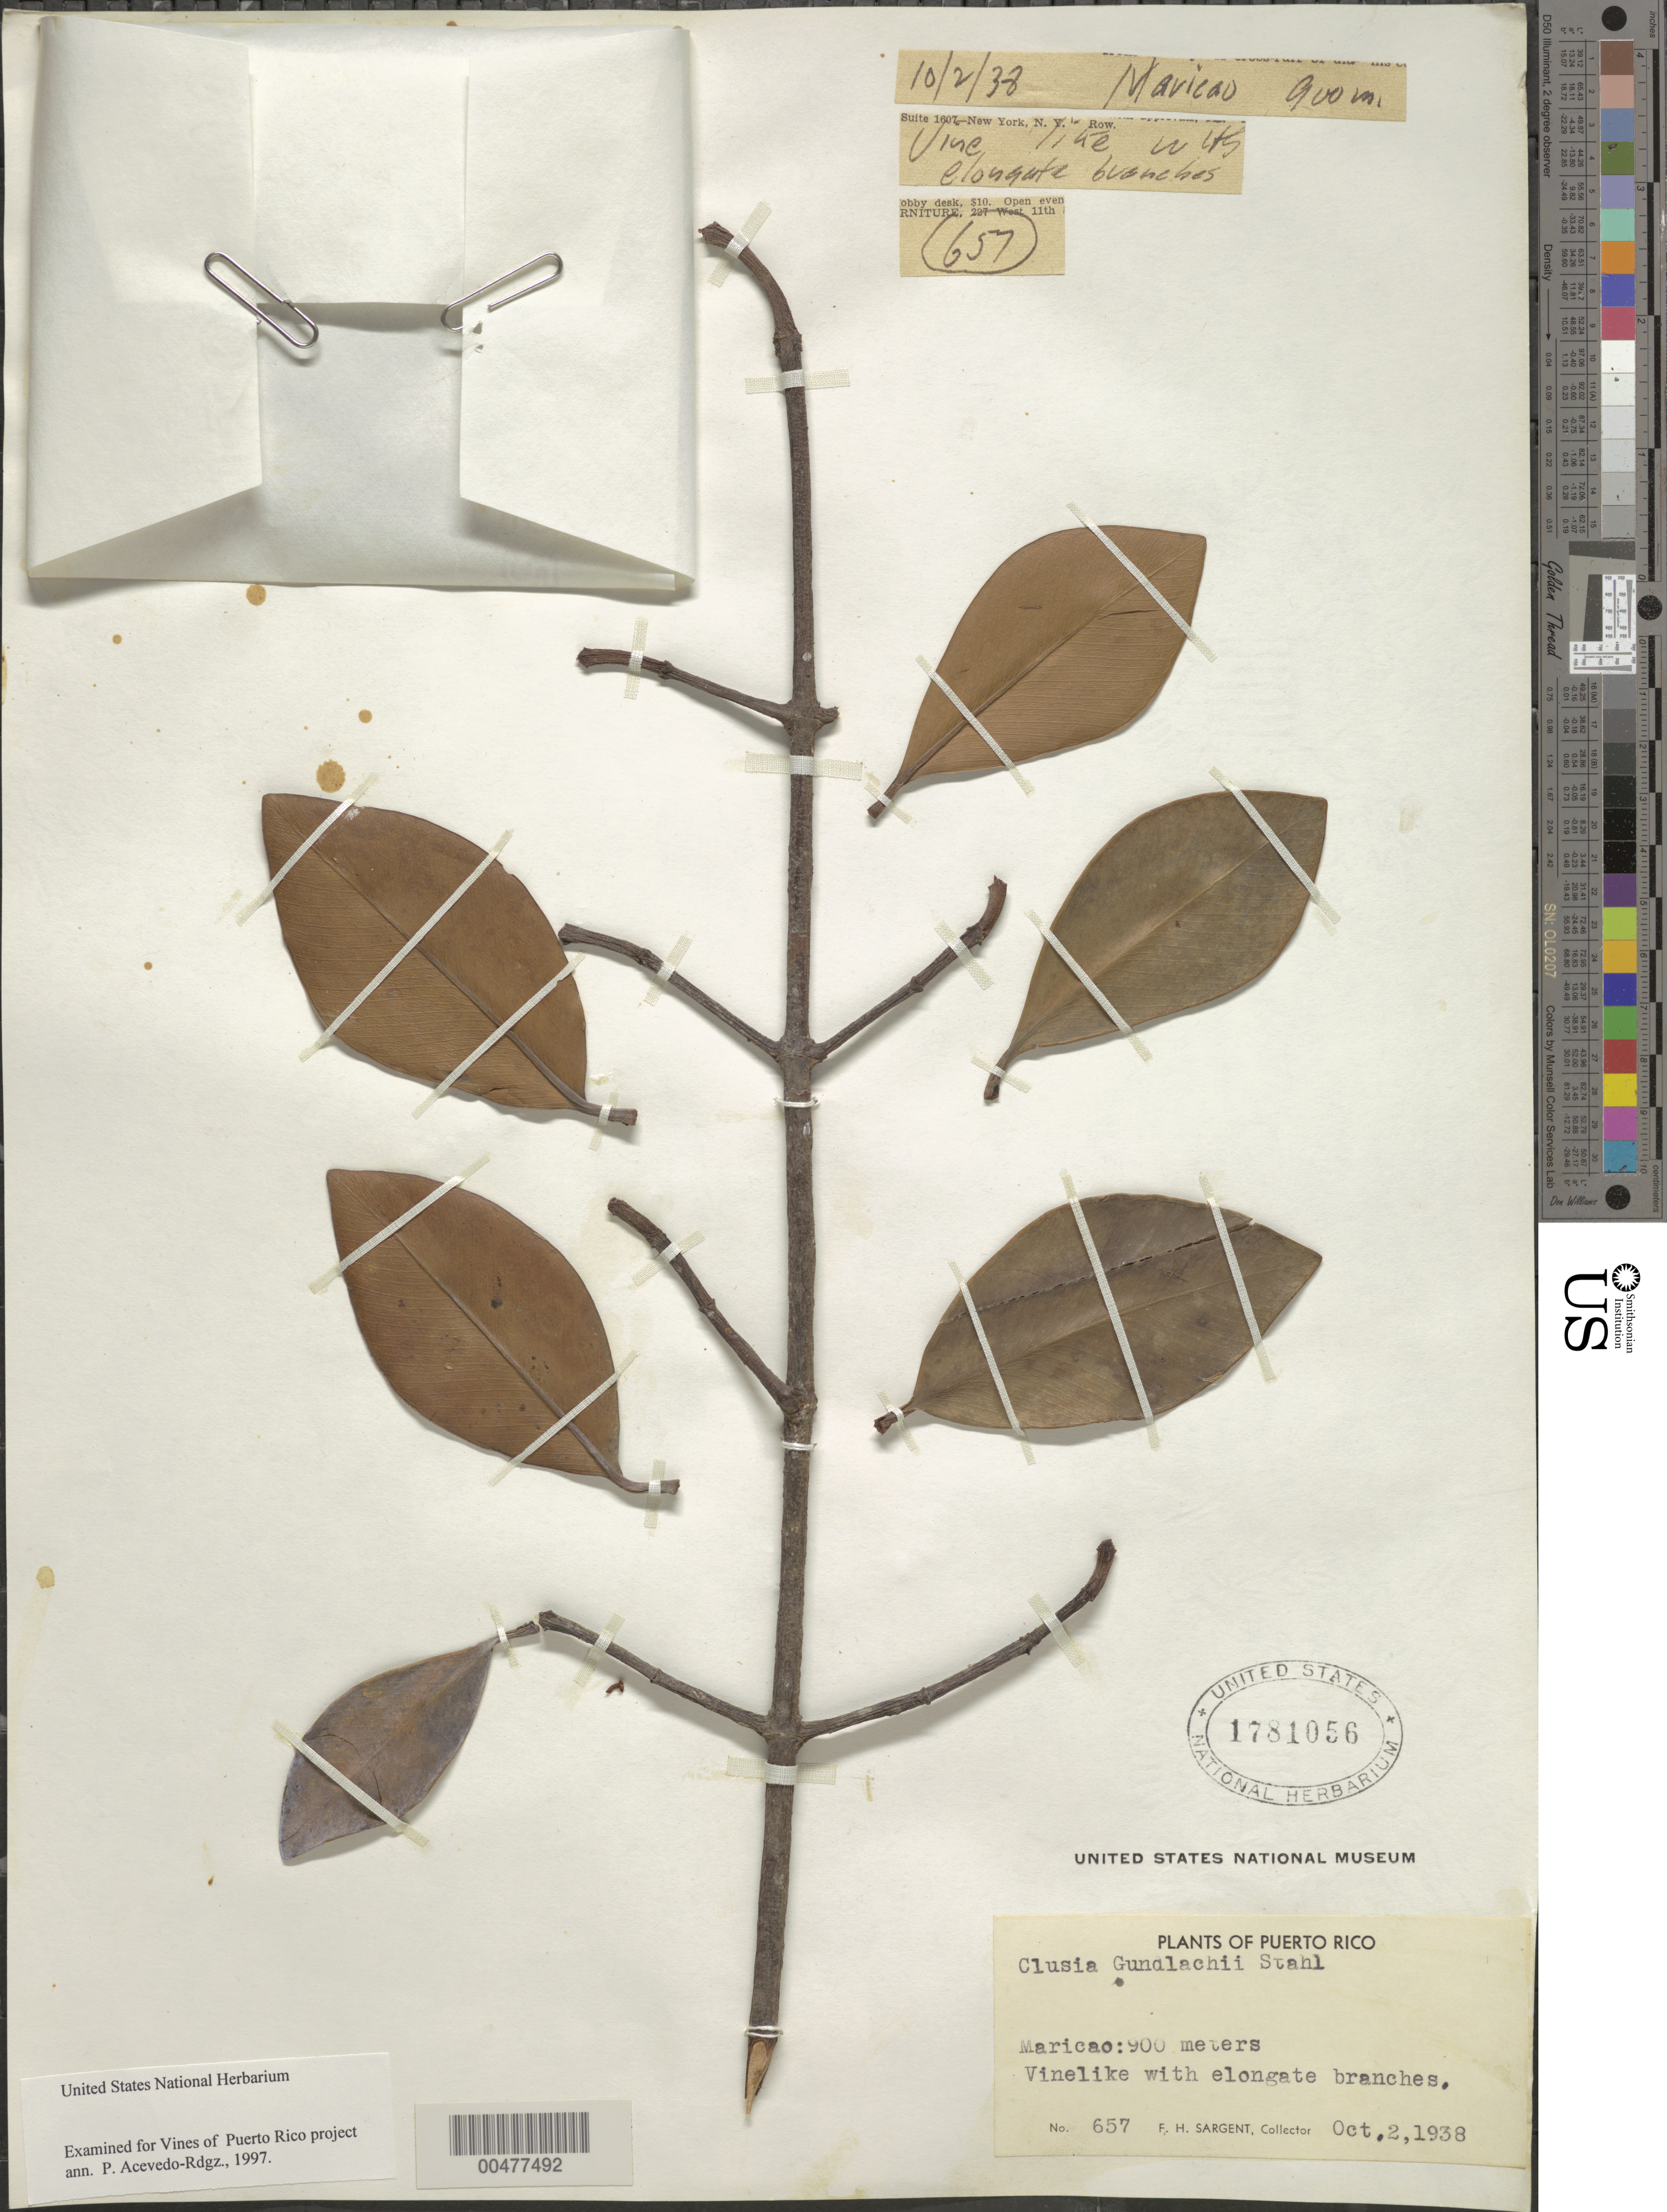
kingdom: Plantae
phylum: Tracheophyta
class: Magnoliopsida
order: Malpighiales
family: Clusiaceae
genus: Clusia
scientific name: Clusia gundlachii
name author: A. Stahl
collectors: F. H. Sargent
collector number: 657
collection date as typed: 02 Oct 1938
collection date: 1938-10-02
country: Puerto Rico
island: Greater Antilles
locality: Maricao.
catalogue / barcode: US 1781056